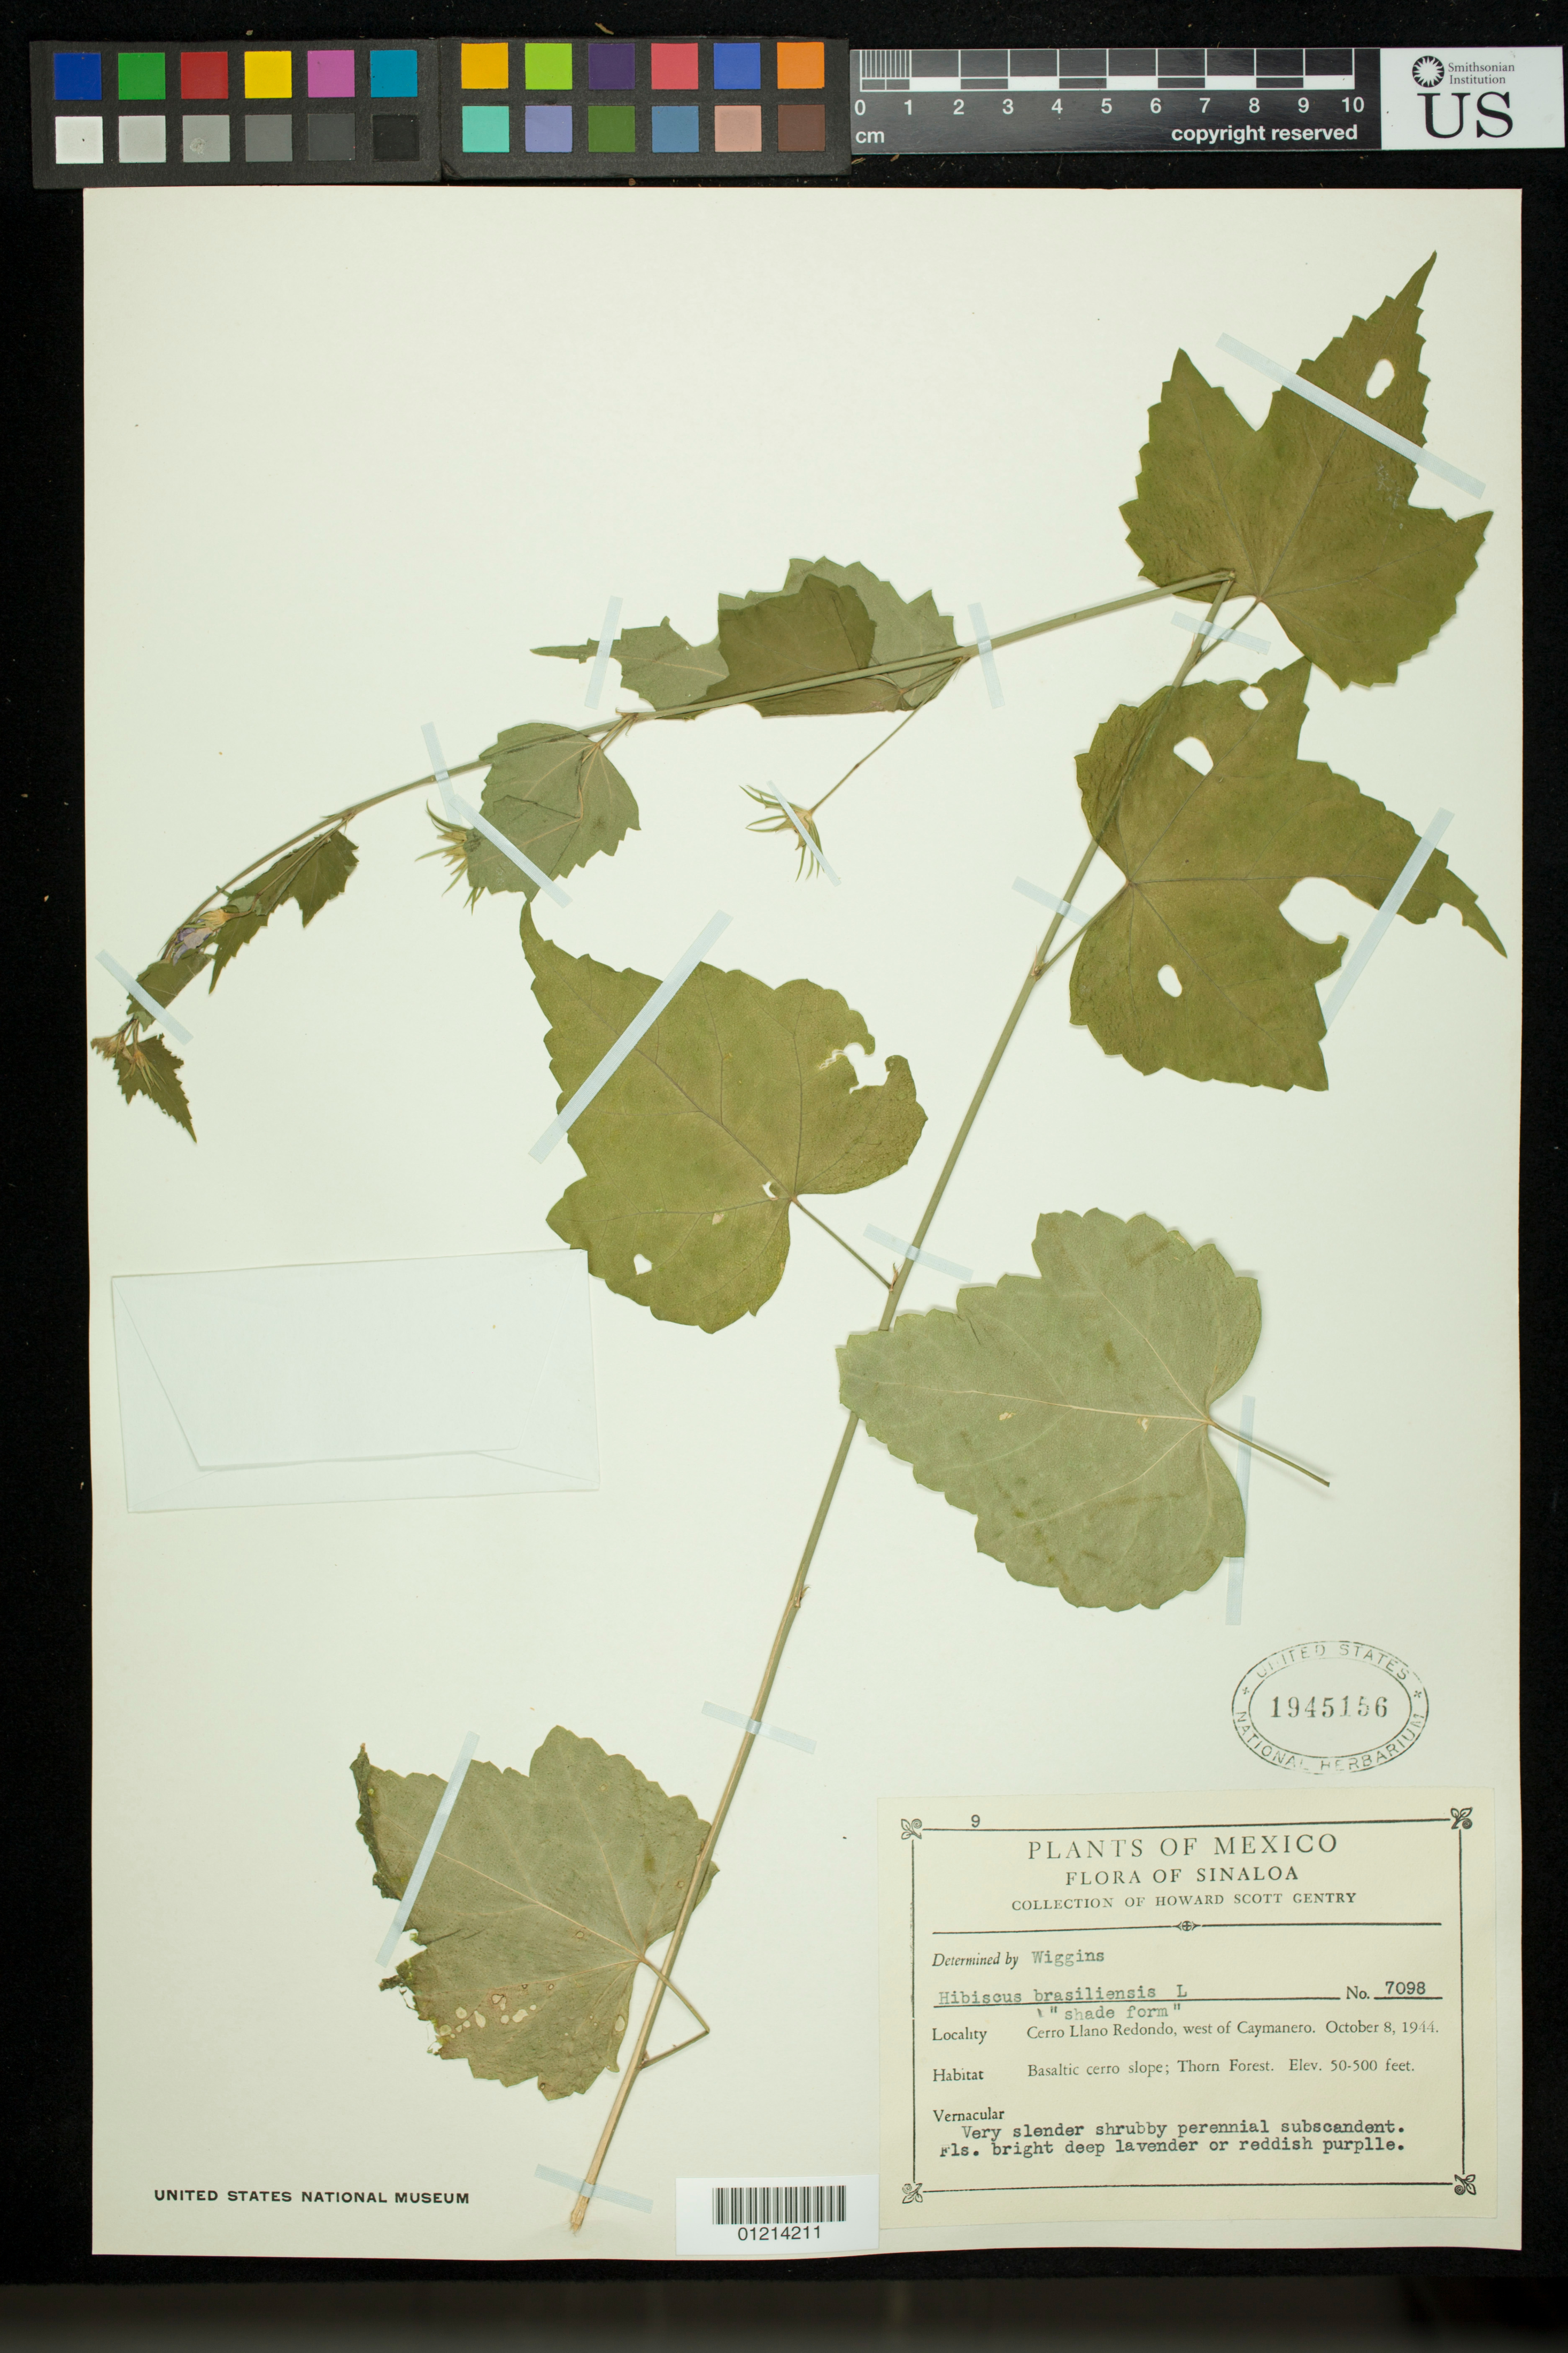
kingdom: Plantae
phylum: Tracheophyta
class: Magnoliopsida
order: Malvales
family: Malvaceae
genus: Hibiscus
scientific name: Hibiscus phoeniceus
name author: Jacq.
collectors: H. S. Gentry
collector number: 7098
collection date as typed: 10 Aug 1944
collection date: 1944-08-10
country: Mexico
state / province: Sinaloa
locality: Cerro Llando Redondo, west of Caymanero. Basaltic cerro slope; Thorn Forest.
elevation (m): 15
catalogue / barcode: US 1945156